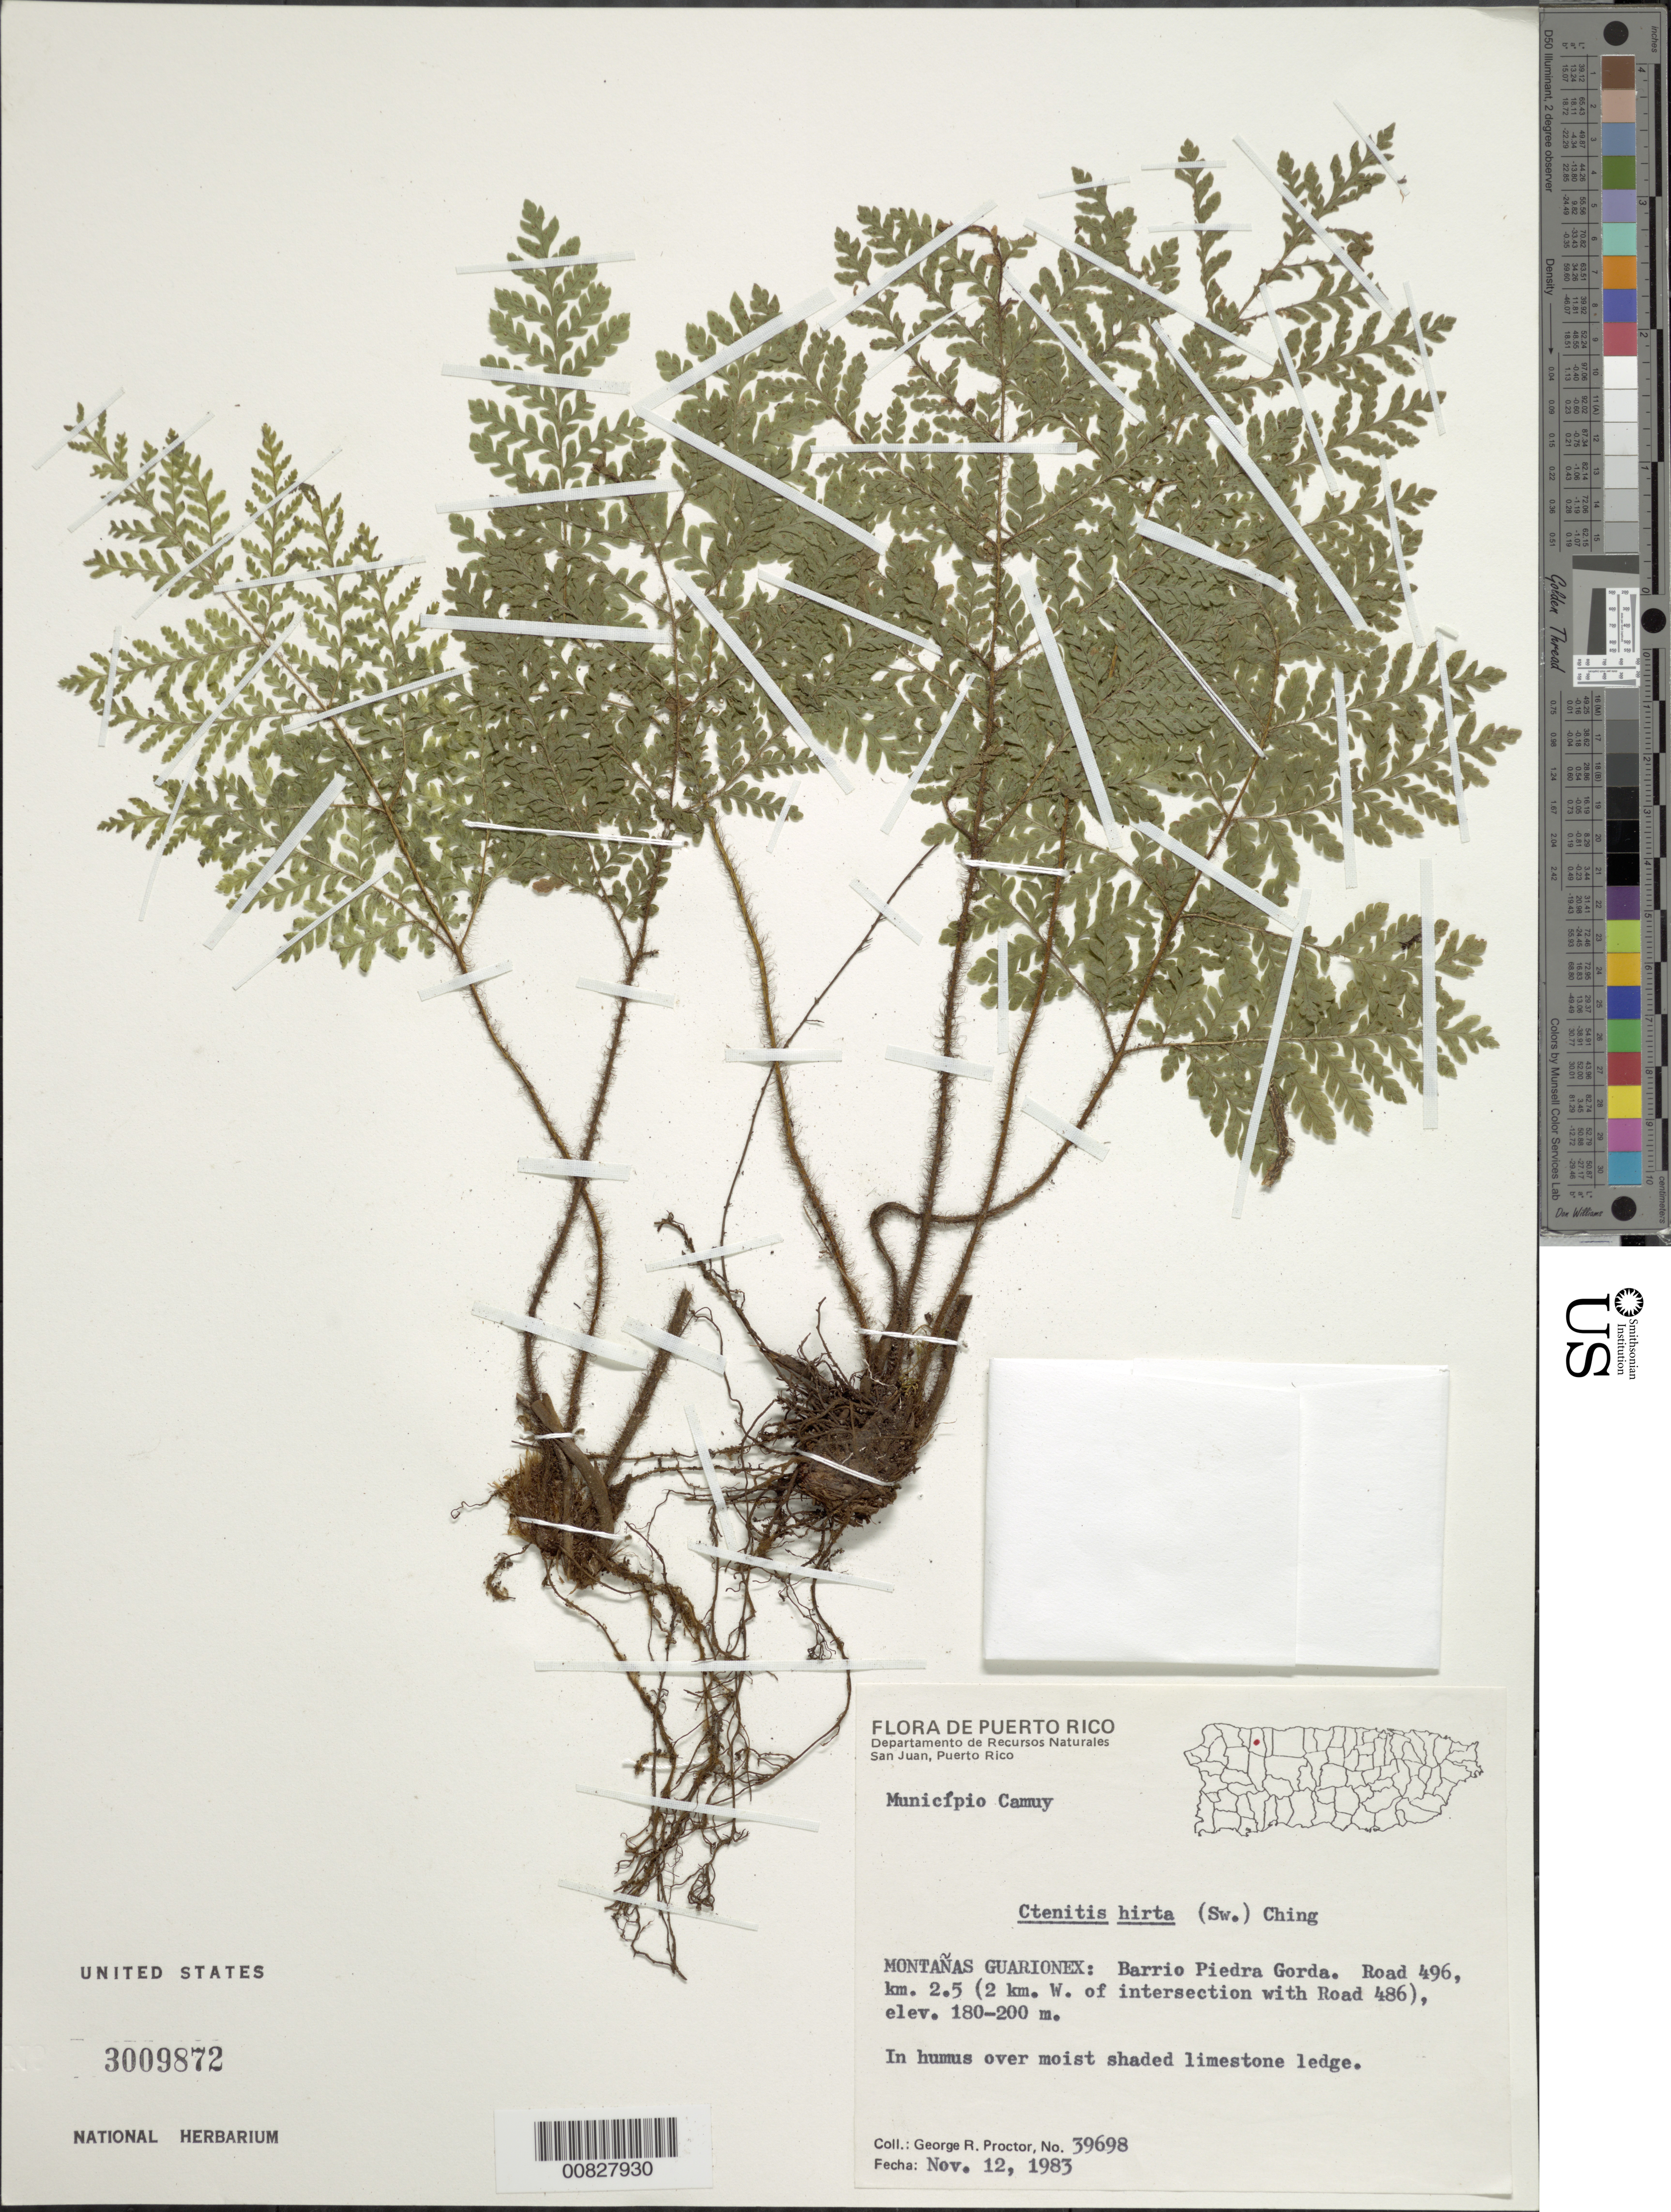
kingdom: Plantae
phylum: Tracheophyta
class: Polypodiopsida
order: Polypodiales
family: Dryopteridaceae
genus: Ctenitis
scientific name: Ctenitis hirta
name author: (Sw.) Ching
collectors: G. R. Proctor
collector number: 39698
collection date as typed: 12 Nov 1983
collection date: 1983-11-12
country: Puerto Rico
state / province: Camuy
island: Puerto Rico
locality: Mun. Camuy, Montañas Guarionex, Barrio Piedra Gorda, Road 496, km 2.5 (2 km W of intersection with Road 486)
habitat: In humus over moist shaded limestone ledge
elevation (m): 180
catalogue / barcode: US 3009872